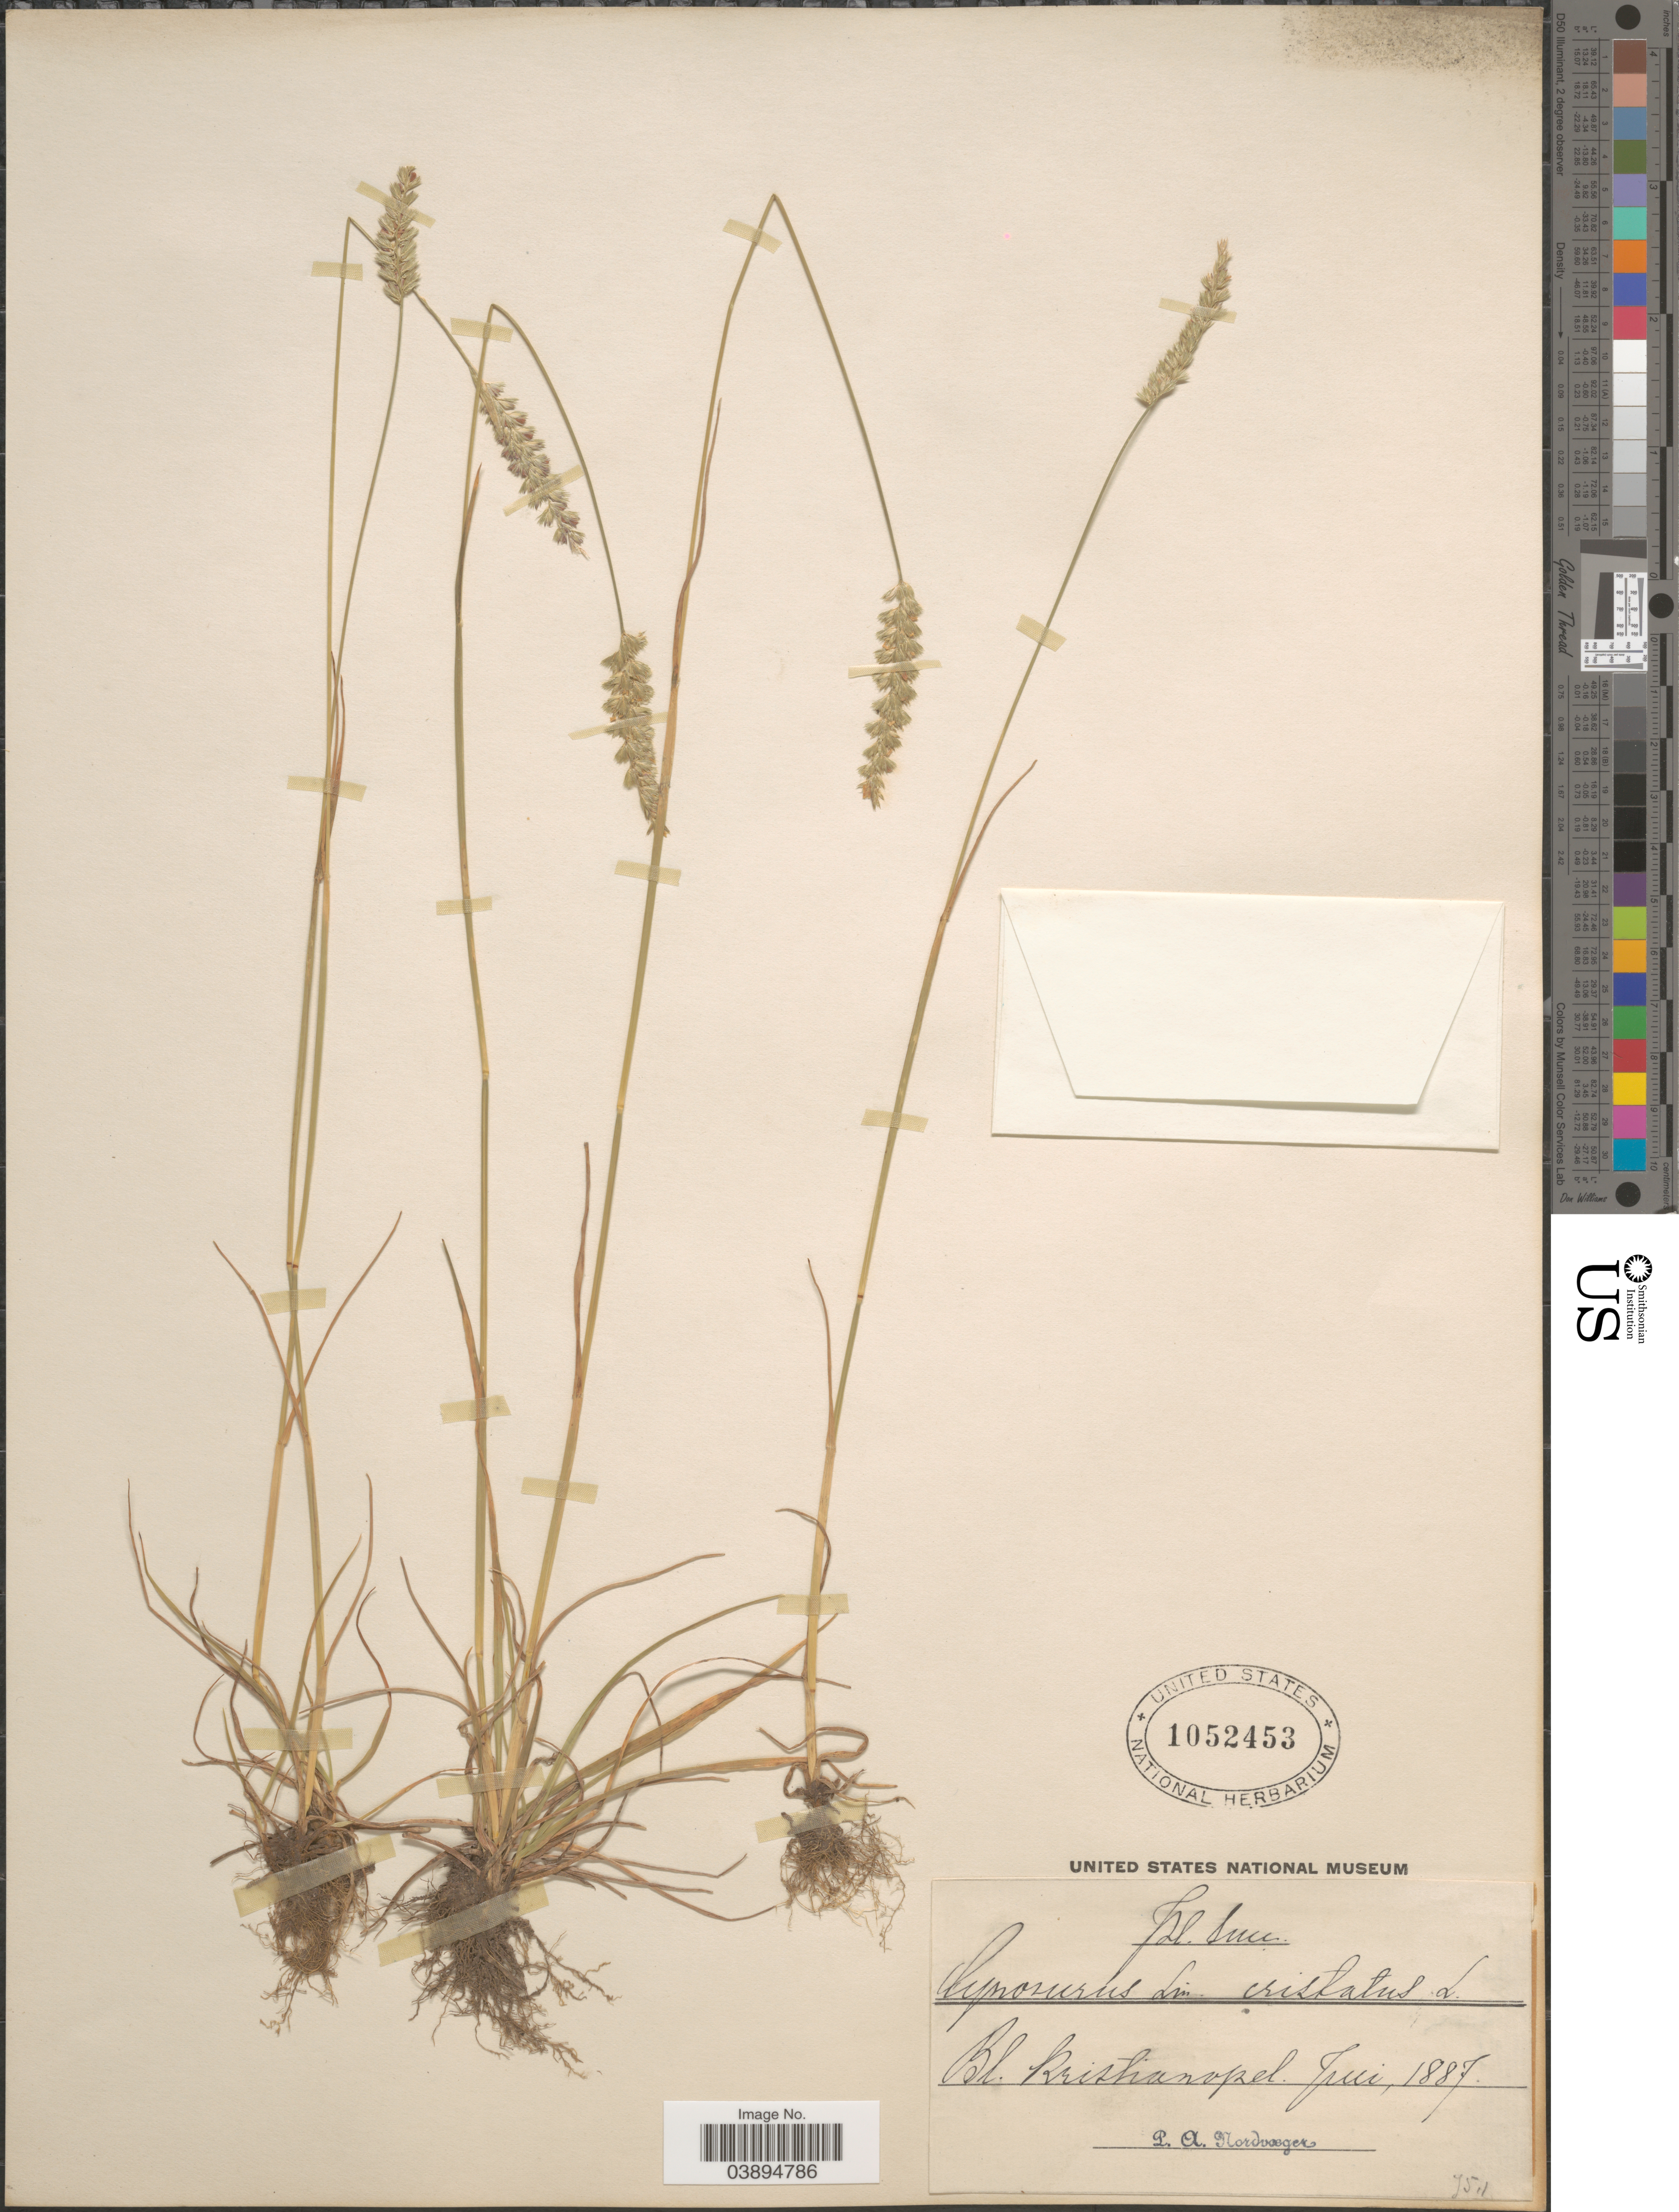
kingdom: Plantae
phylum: Tracheophyta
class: Liliopsida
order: Poales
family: Poaceae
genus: Cynosurus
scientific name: Cynosurus cristatus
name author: L.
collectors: L. Nordvoeger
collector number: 750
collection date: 1887-06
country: Sweden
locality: Suec. Bl. Kristianopel.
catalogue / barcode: US 1052453